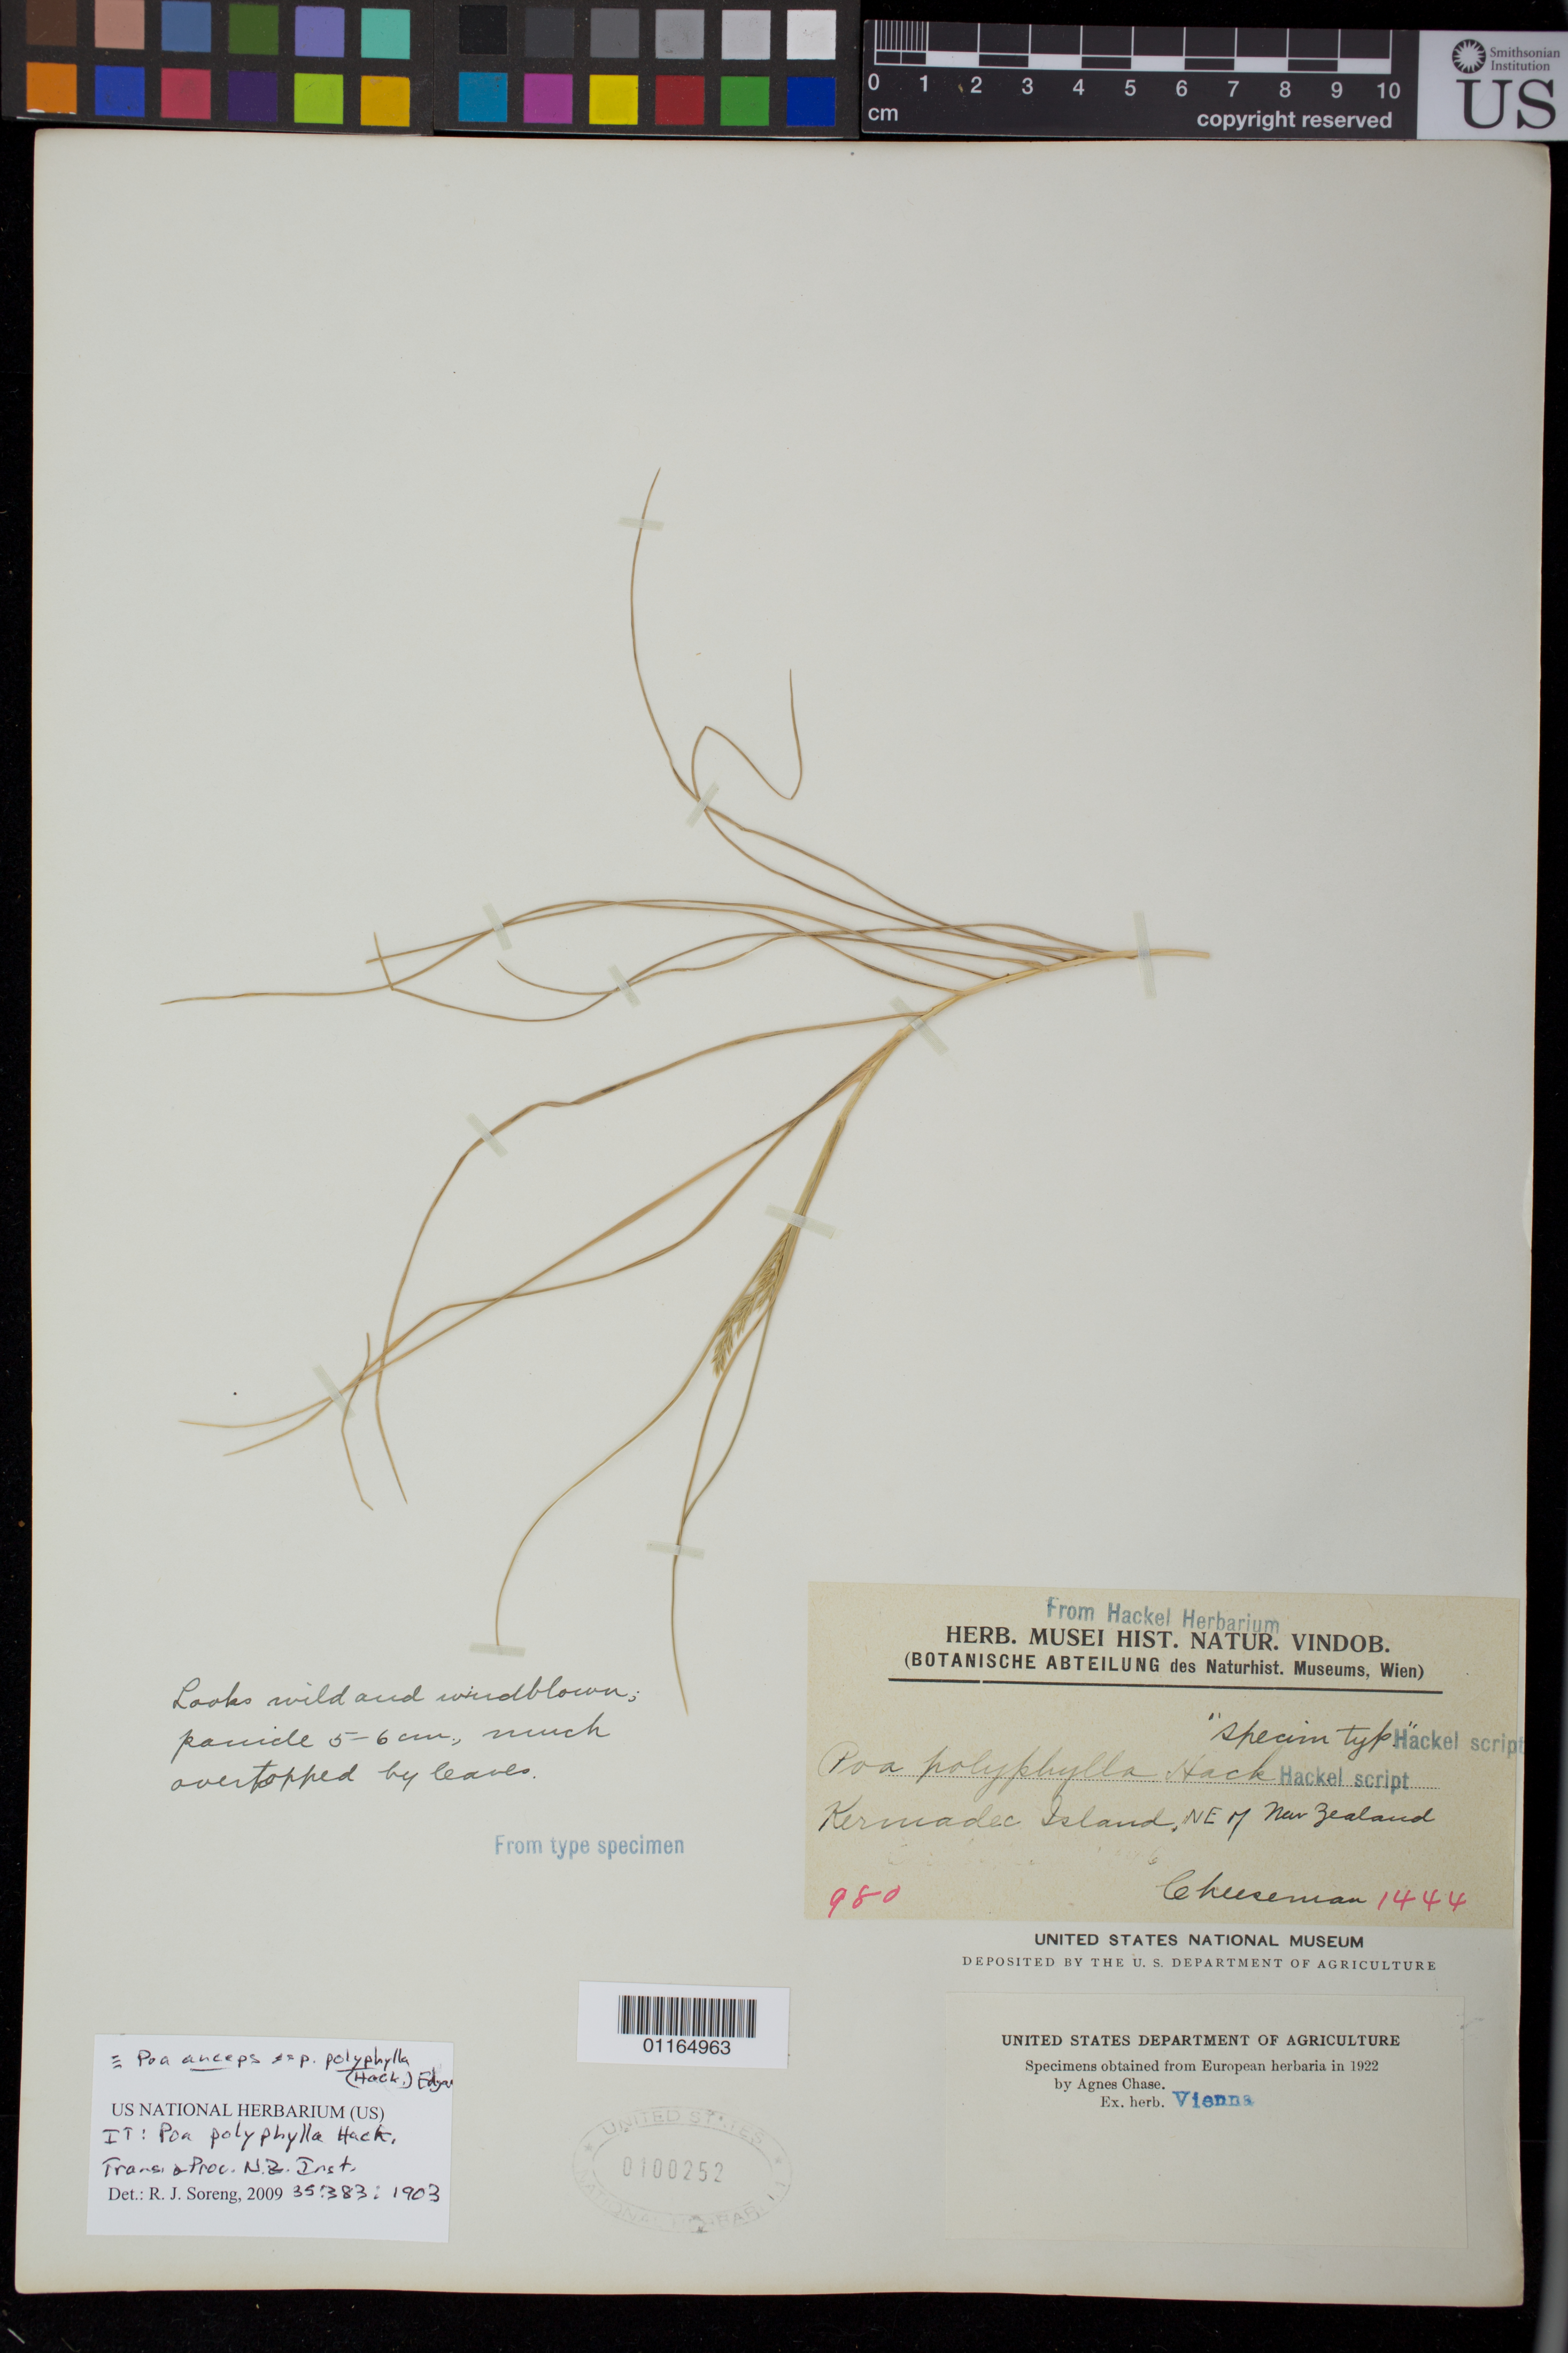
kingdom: Plantae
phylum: Tracheophyta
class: Liliopsida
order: Poales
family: Poaceae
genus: Poa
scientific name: Poa polyphylla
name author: Hack.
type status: Isolectotype; Isosyntype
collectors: T. F. Cheeseman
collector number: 1444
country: New Zealand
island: Kermadec Is.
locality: Kermadec Islands, NE of New Zealand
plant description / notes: Fragment of type specimen ex herb. Hackel (Vienna). Label & protologue cite "Kermadec Island" but collection apparently from Sunday (Raoul) Island, Kermadec Island group.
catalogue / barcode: US 100252